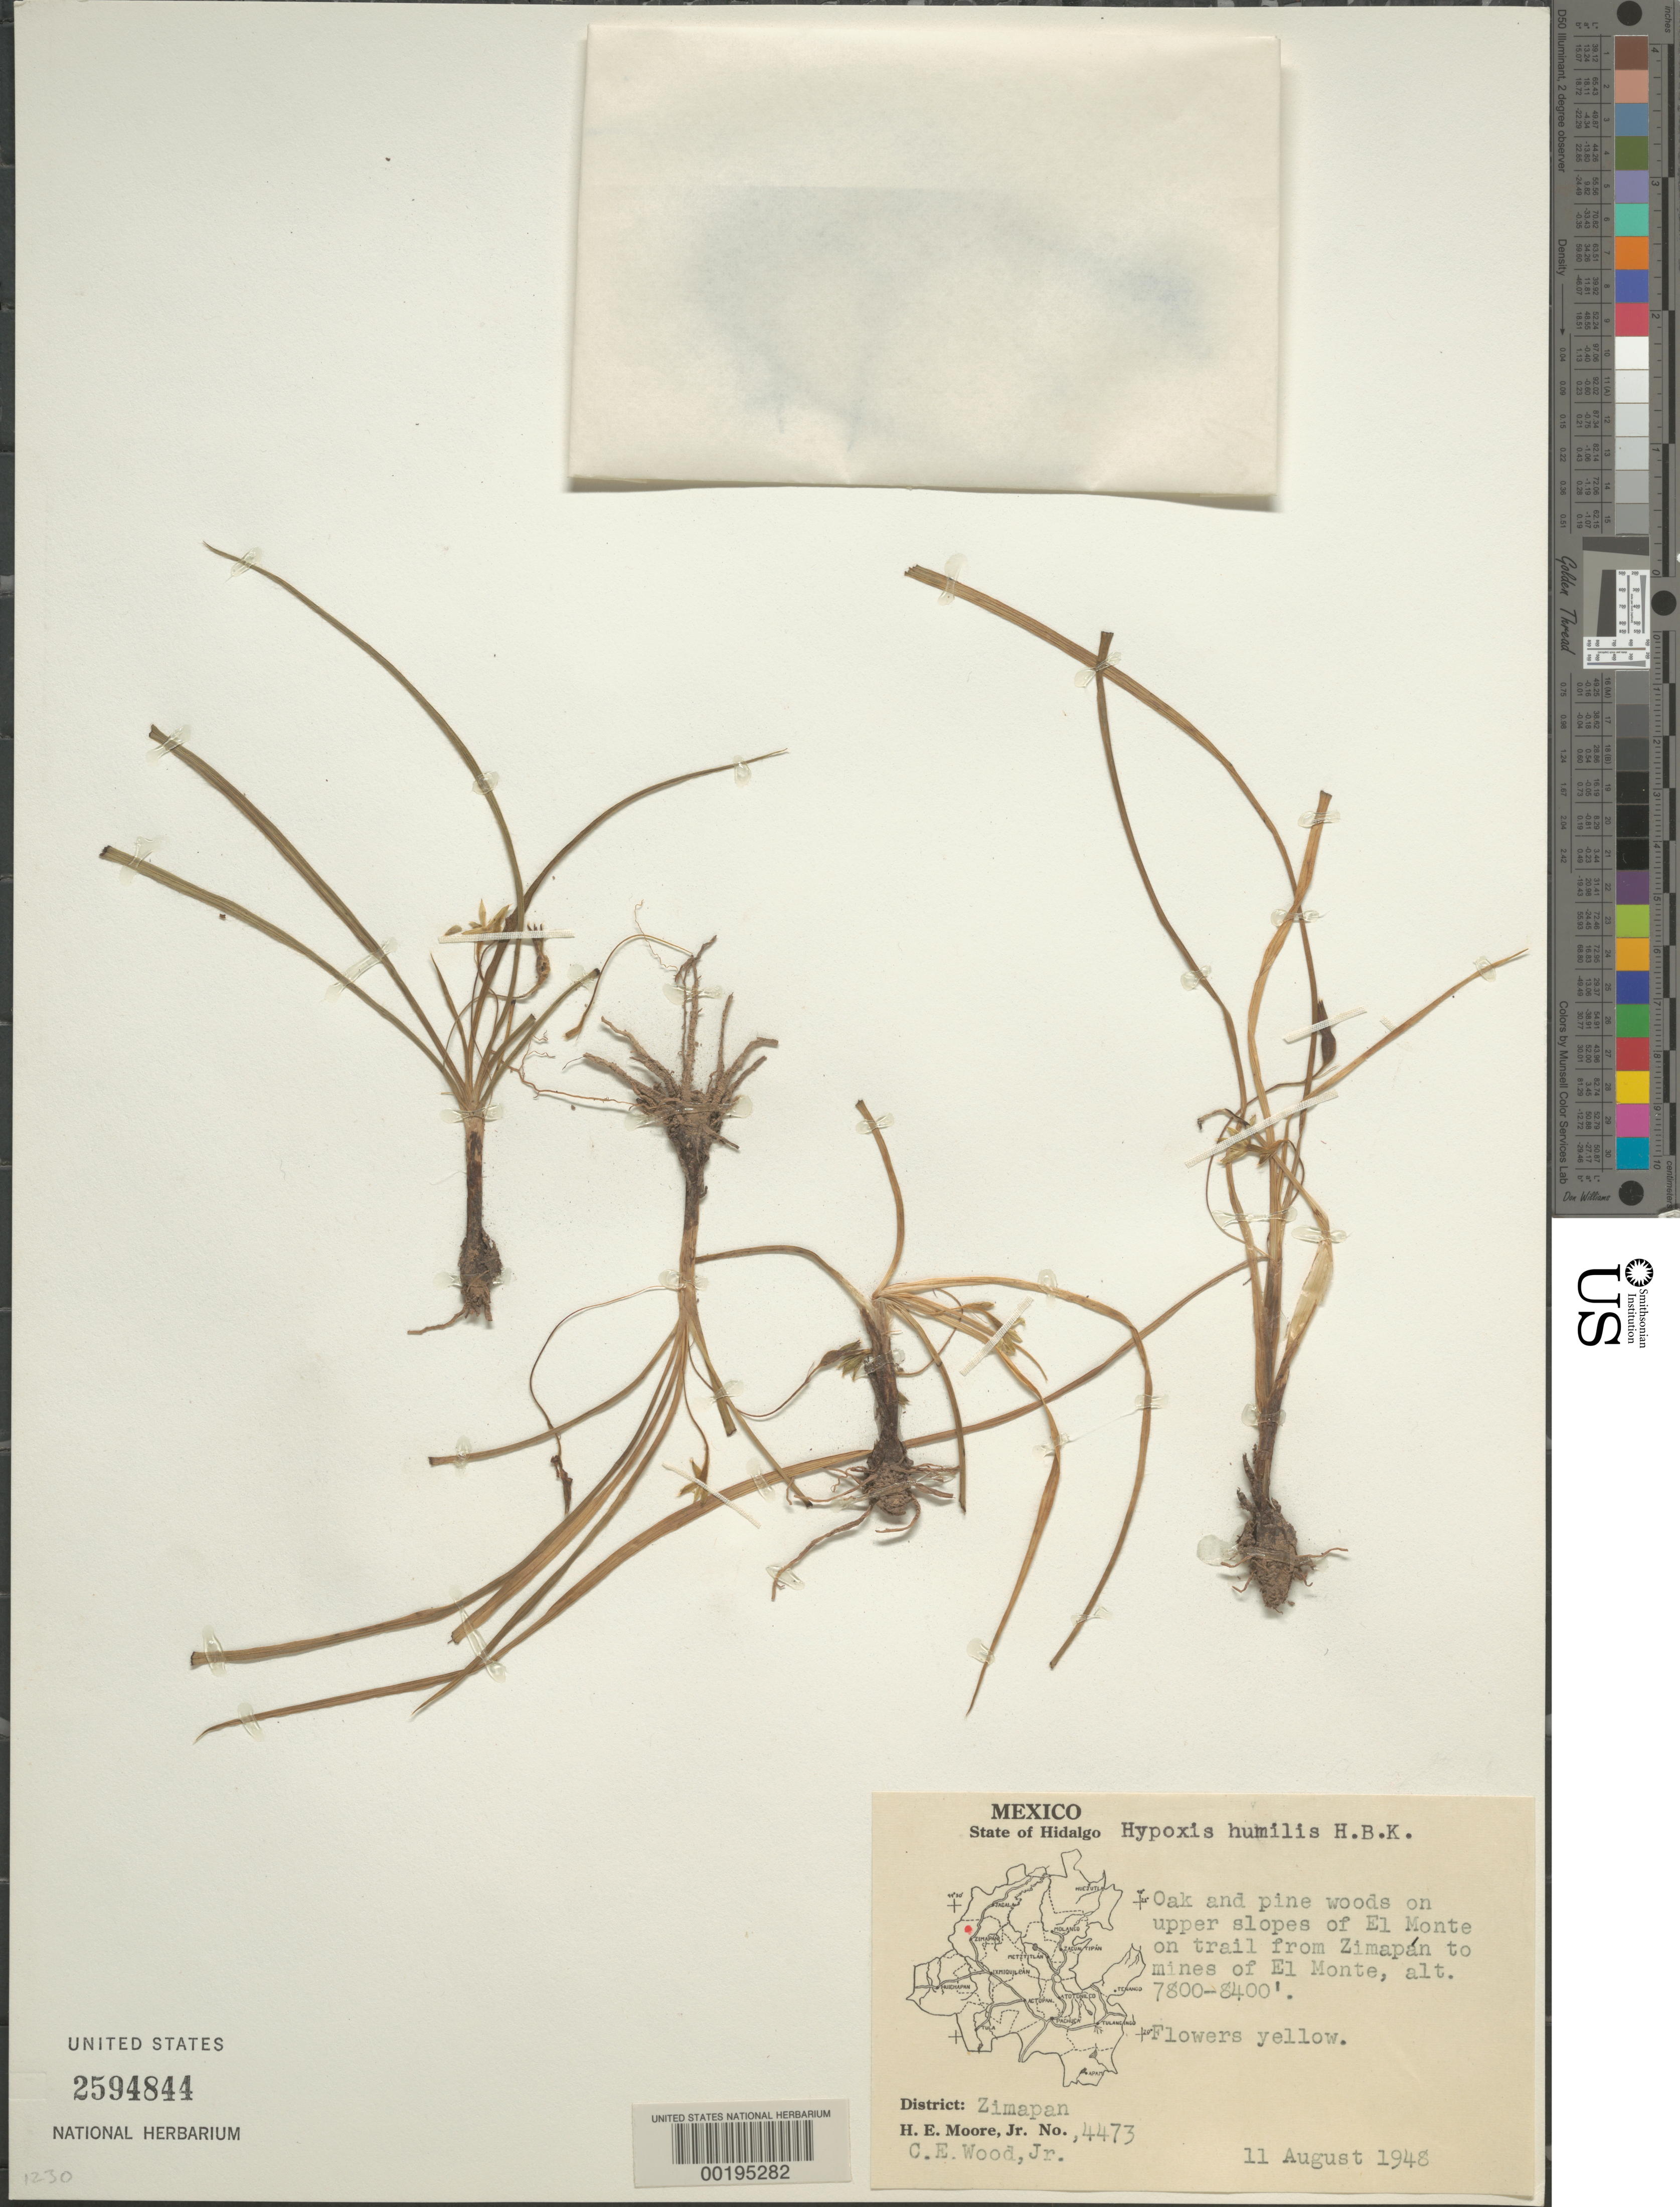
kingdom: Plantae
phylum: Tracheophyta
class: Liliopsida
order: Asparagales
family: Hypoxidaceae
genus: Hypoxis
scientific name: Hypoxis humilis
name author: Tharp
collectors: H. E. Moore & C. E. Wood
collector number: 4473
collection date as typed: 11 Aug 1948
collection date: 1948-08-11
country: Mexico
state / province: Hidalgo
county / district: Zimapán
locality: Upper slopes of El Monte on trail from Zimapan to mines of El Monte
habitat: Oak and pine woods on upper slopes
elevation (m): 2377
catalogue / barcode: US 2594844